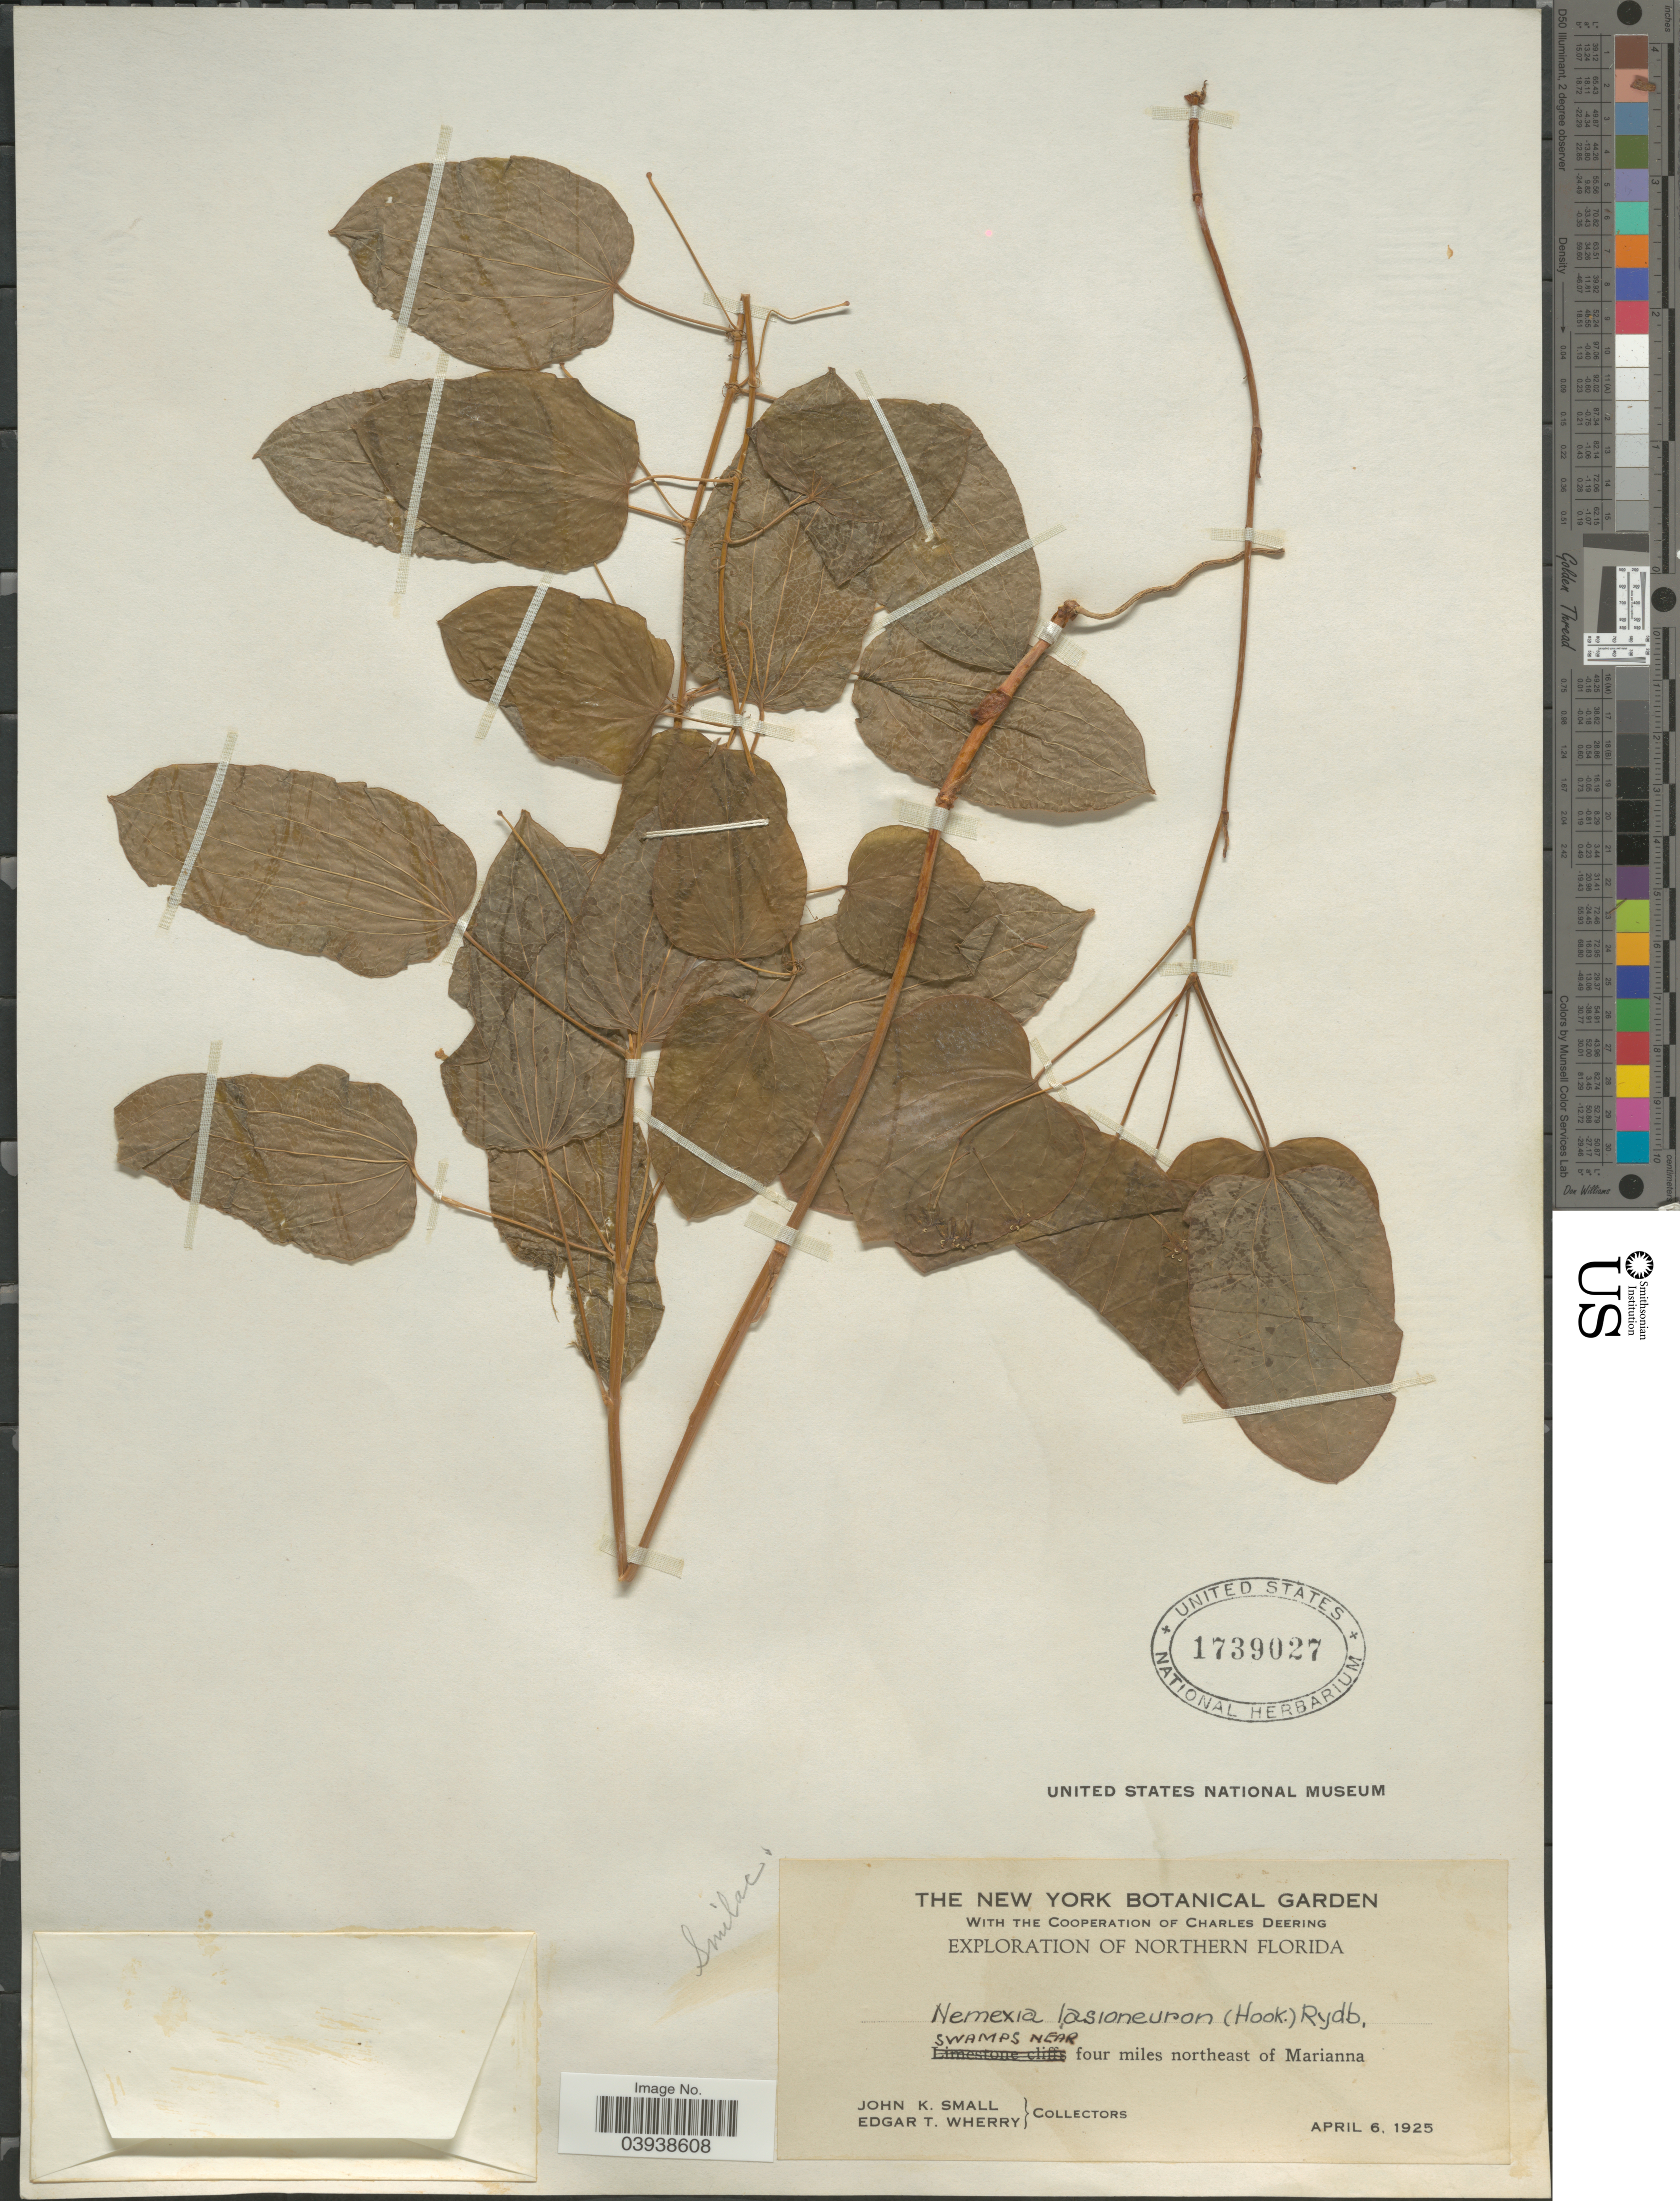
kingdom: Plantae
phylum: Tracheophyta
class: Liliopsida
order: Liliales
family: Smilacaceae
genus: Smilax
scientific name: Smilax herbacea var. lasioneuron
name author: (Hook.) A. DC.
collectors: J. K. Small & E. T. Wherry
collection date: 1925-04-06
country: United States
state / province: Florida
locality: Northern Florida. Swamps near four miles northeast of Marianna.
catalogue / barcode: US 1739027